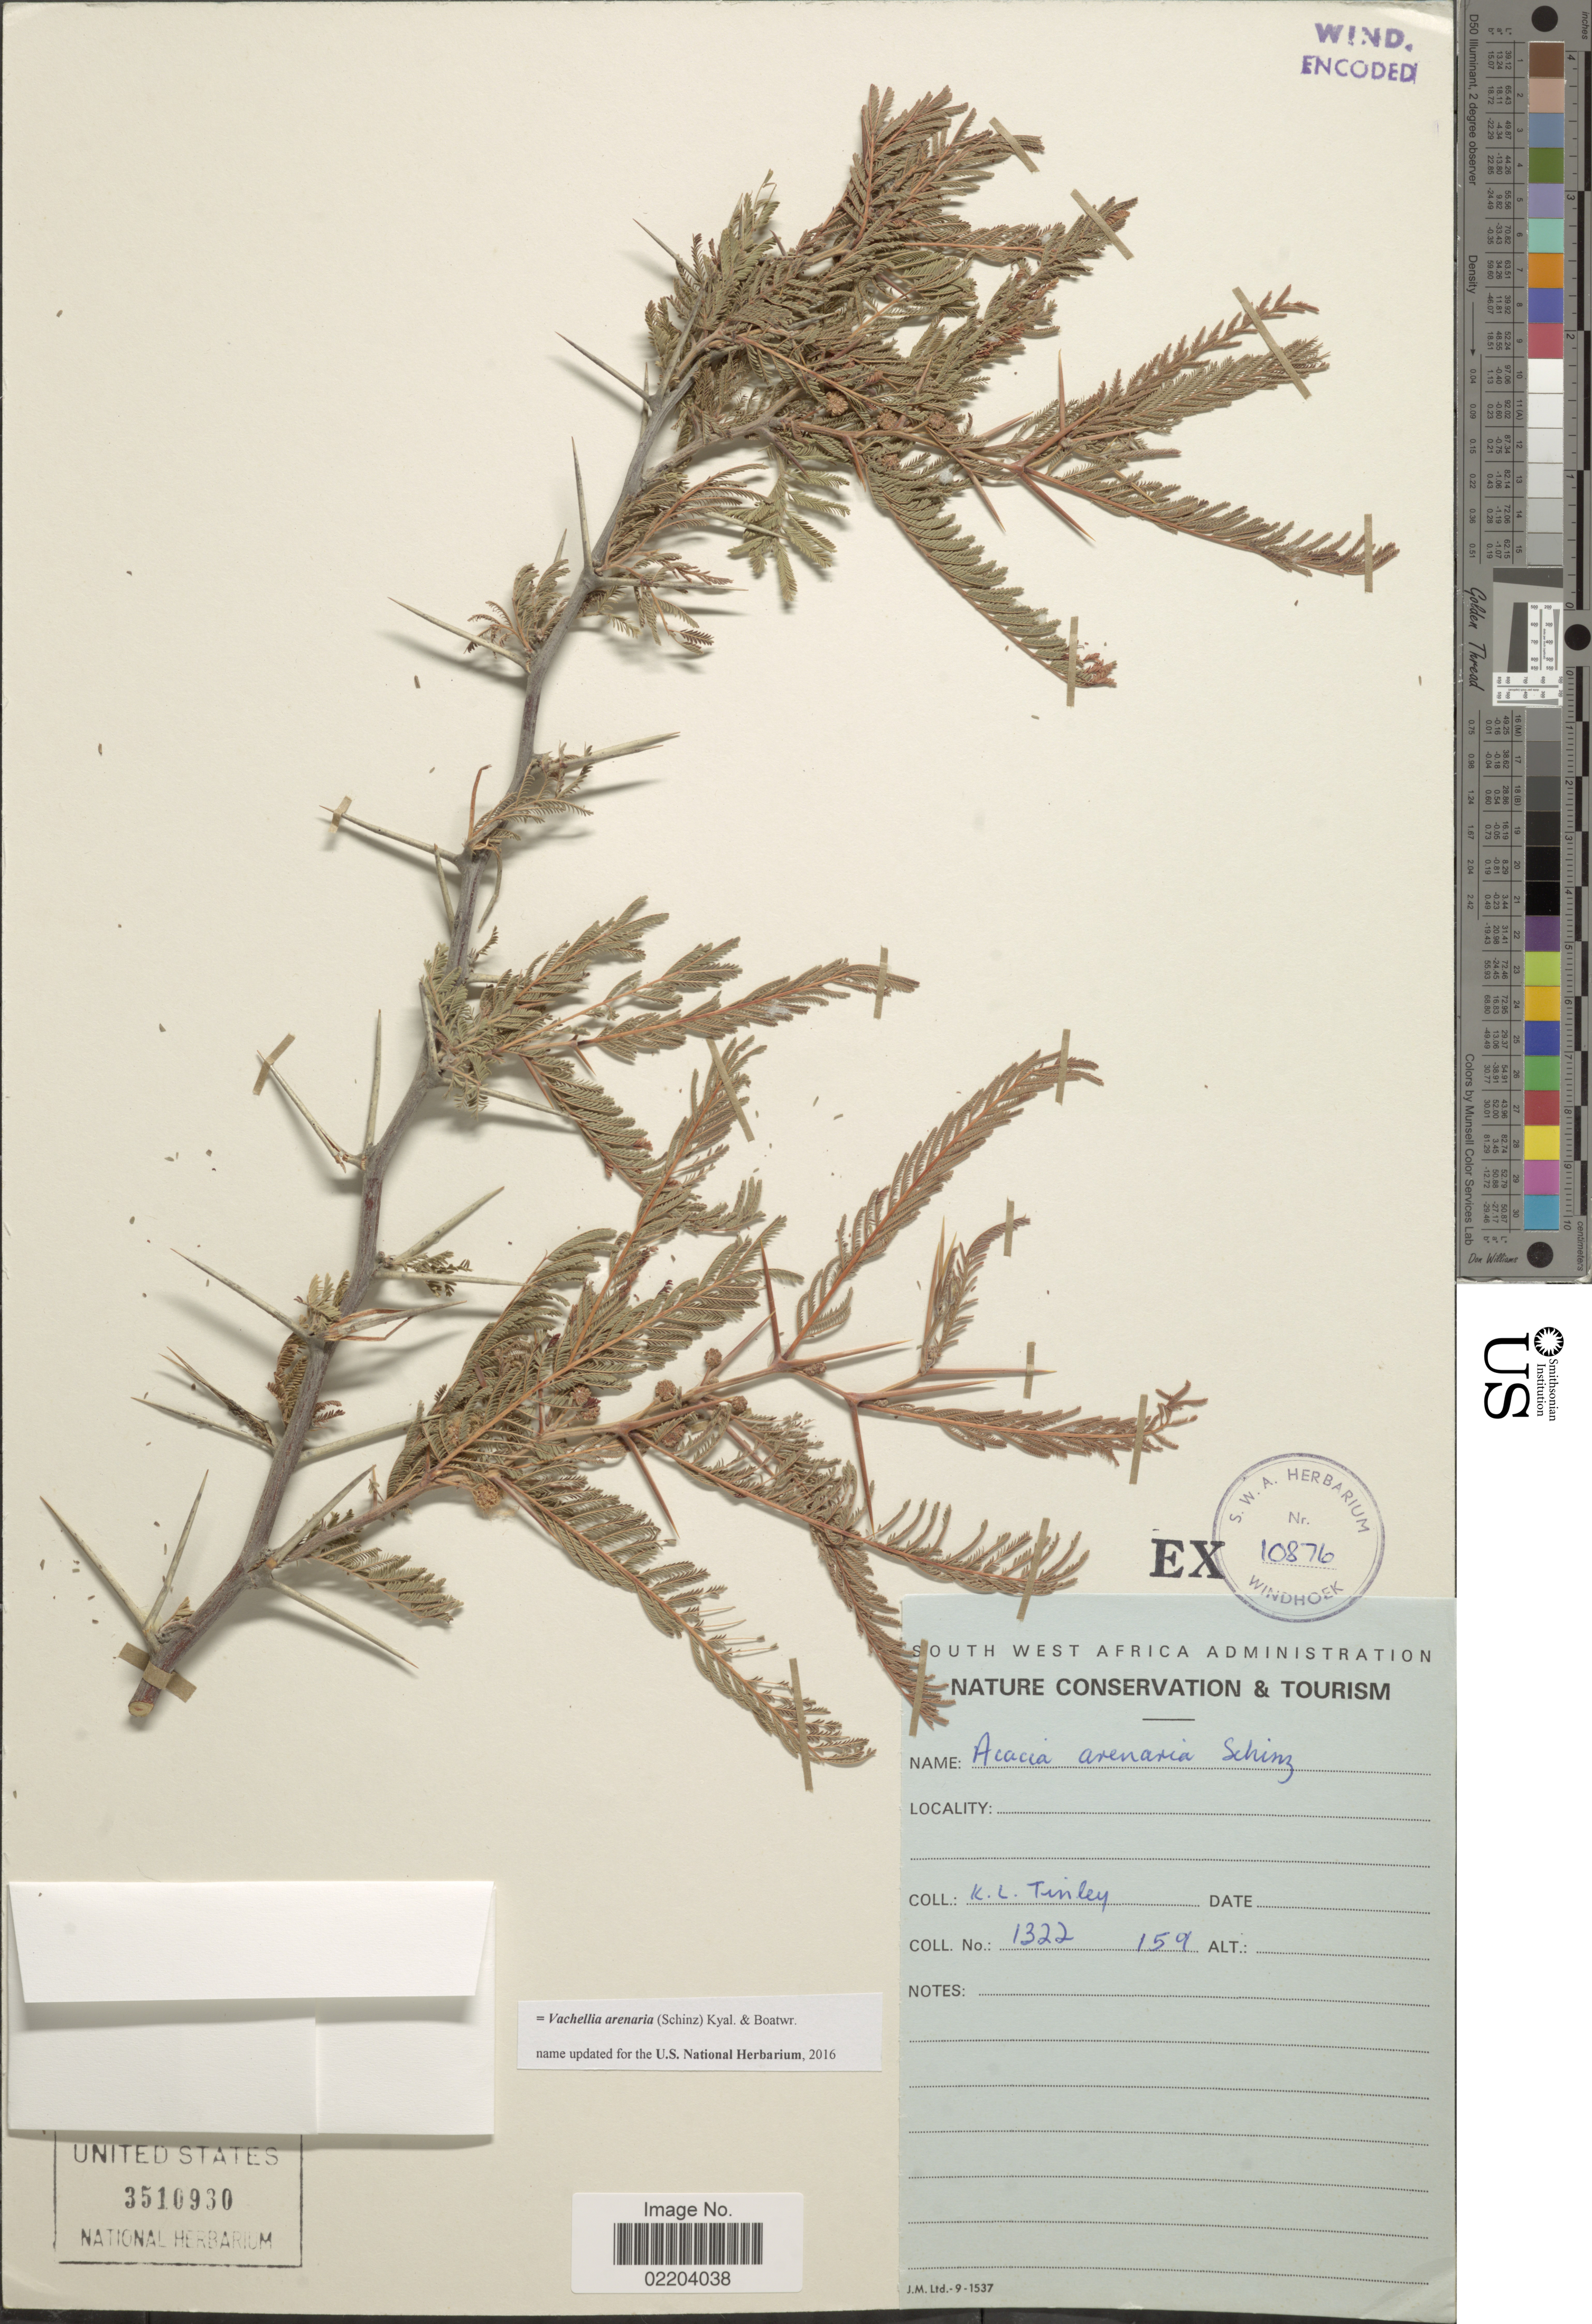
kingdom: Plantae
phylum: Tracheophyta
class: Magnoliopsida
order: Fabales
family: Fabaceae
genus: Vachellia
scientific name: Vachellia arenaria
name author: (Schinz) Kyal. & Boatwr.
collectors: K. Tinley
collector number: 1322/159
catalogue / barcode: US 3510930